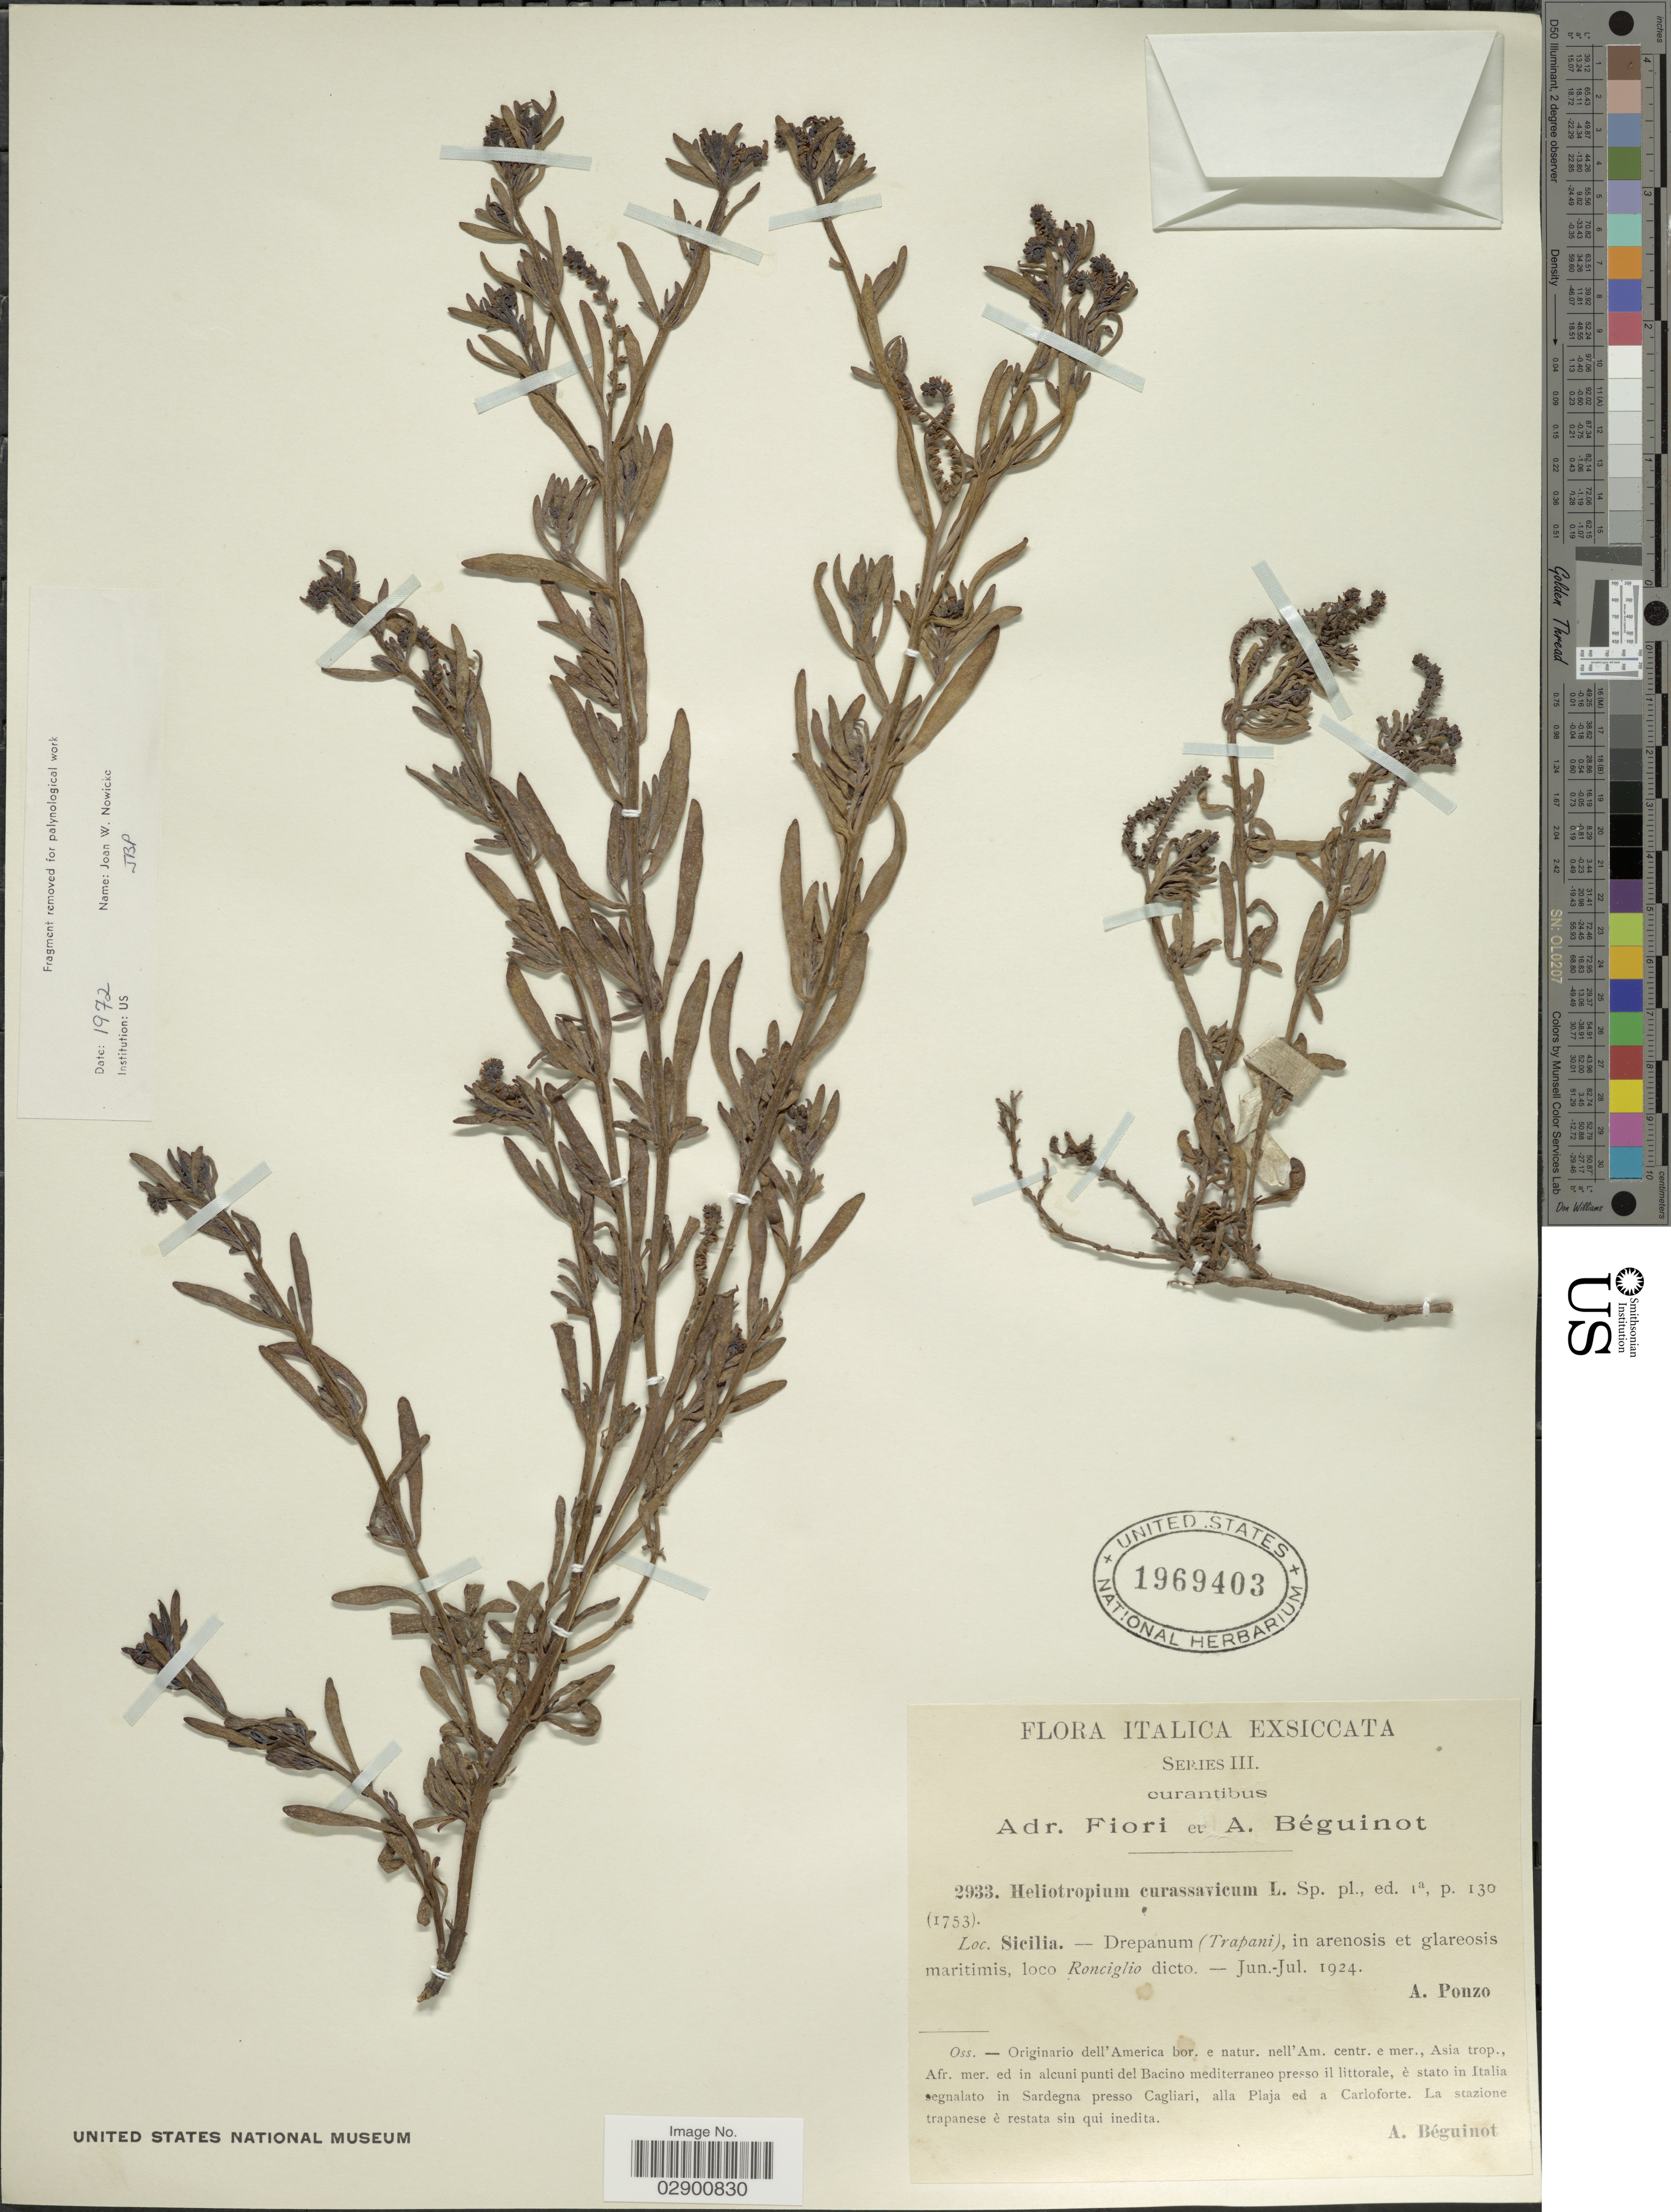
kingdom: Plantae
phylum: Tracheophyta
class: Magnoliopsida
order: Boraginales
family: Heliotropiaceae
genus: Heliotropium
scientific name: Heliotropium curassavicum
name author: L.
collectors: A. Ponzo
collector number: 2933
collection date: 1924-06/1924-07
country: Italy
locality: Sicilia.- Drepanum (Trapani), in arenosis et glareosis maritimis, loco Ronciglio dicto.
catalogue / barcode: US 1969403